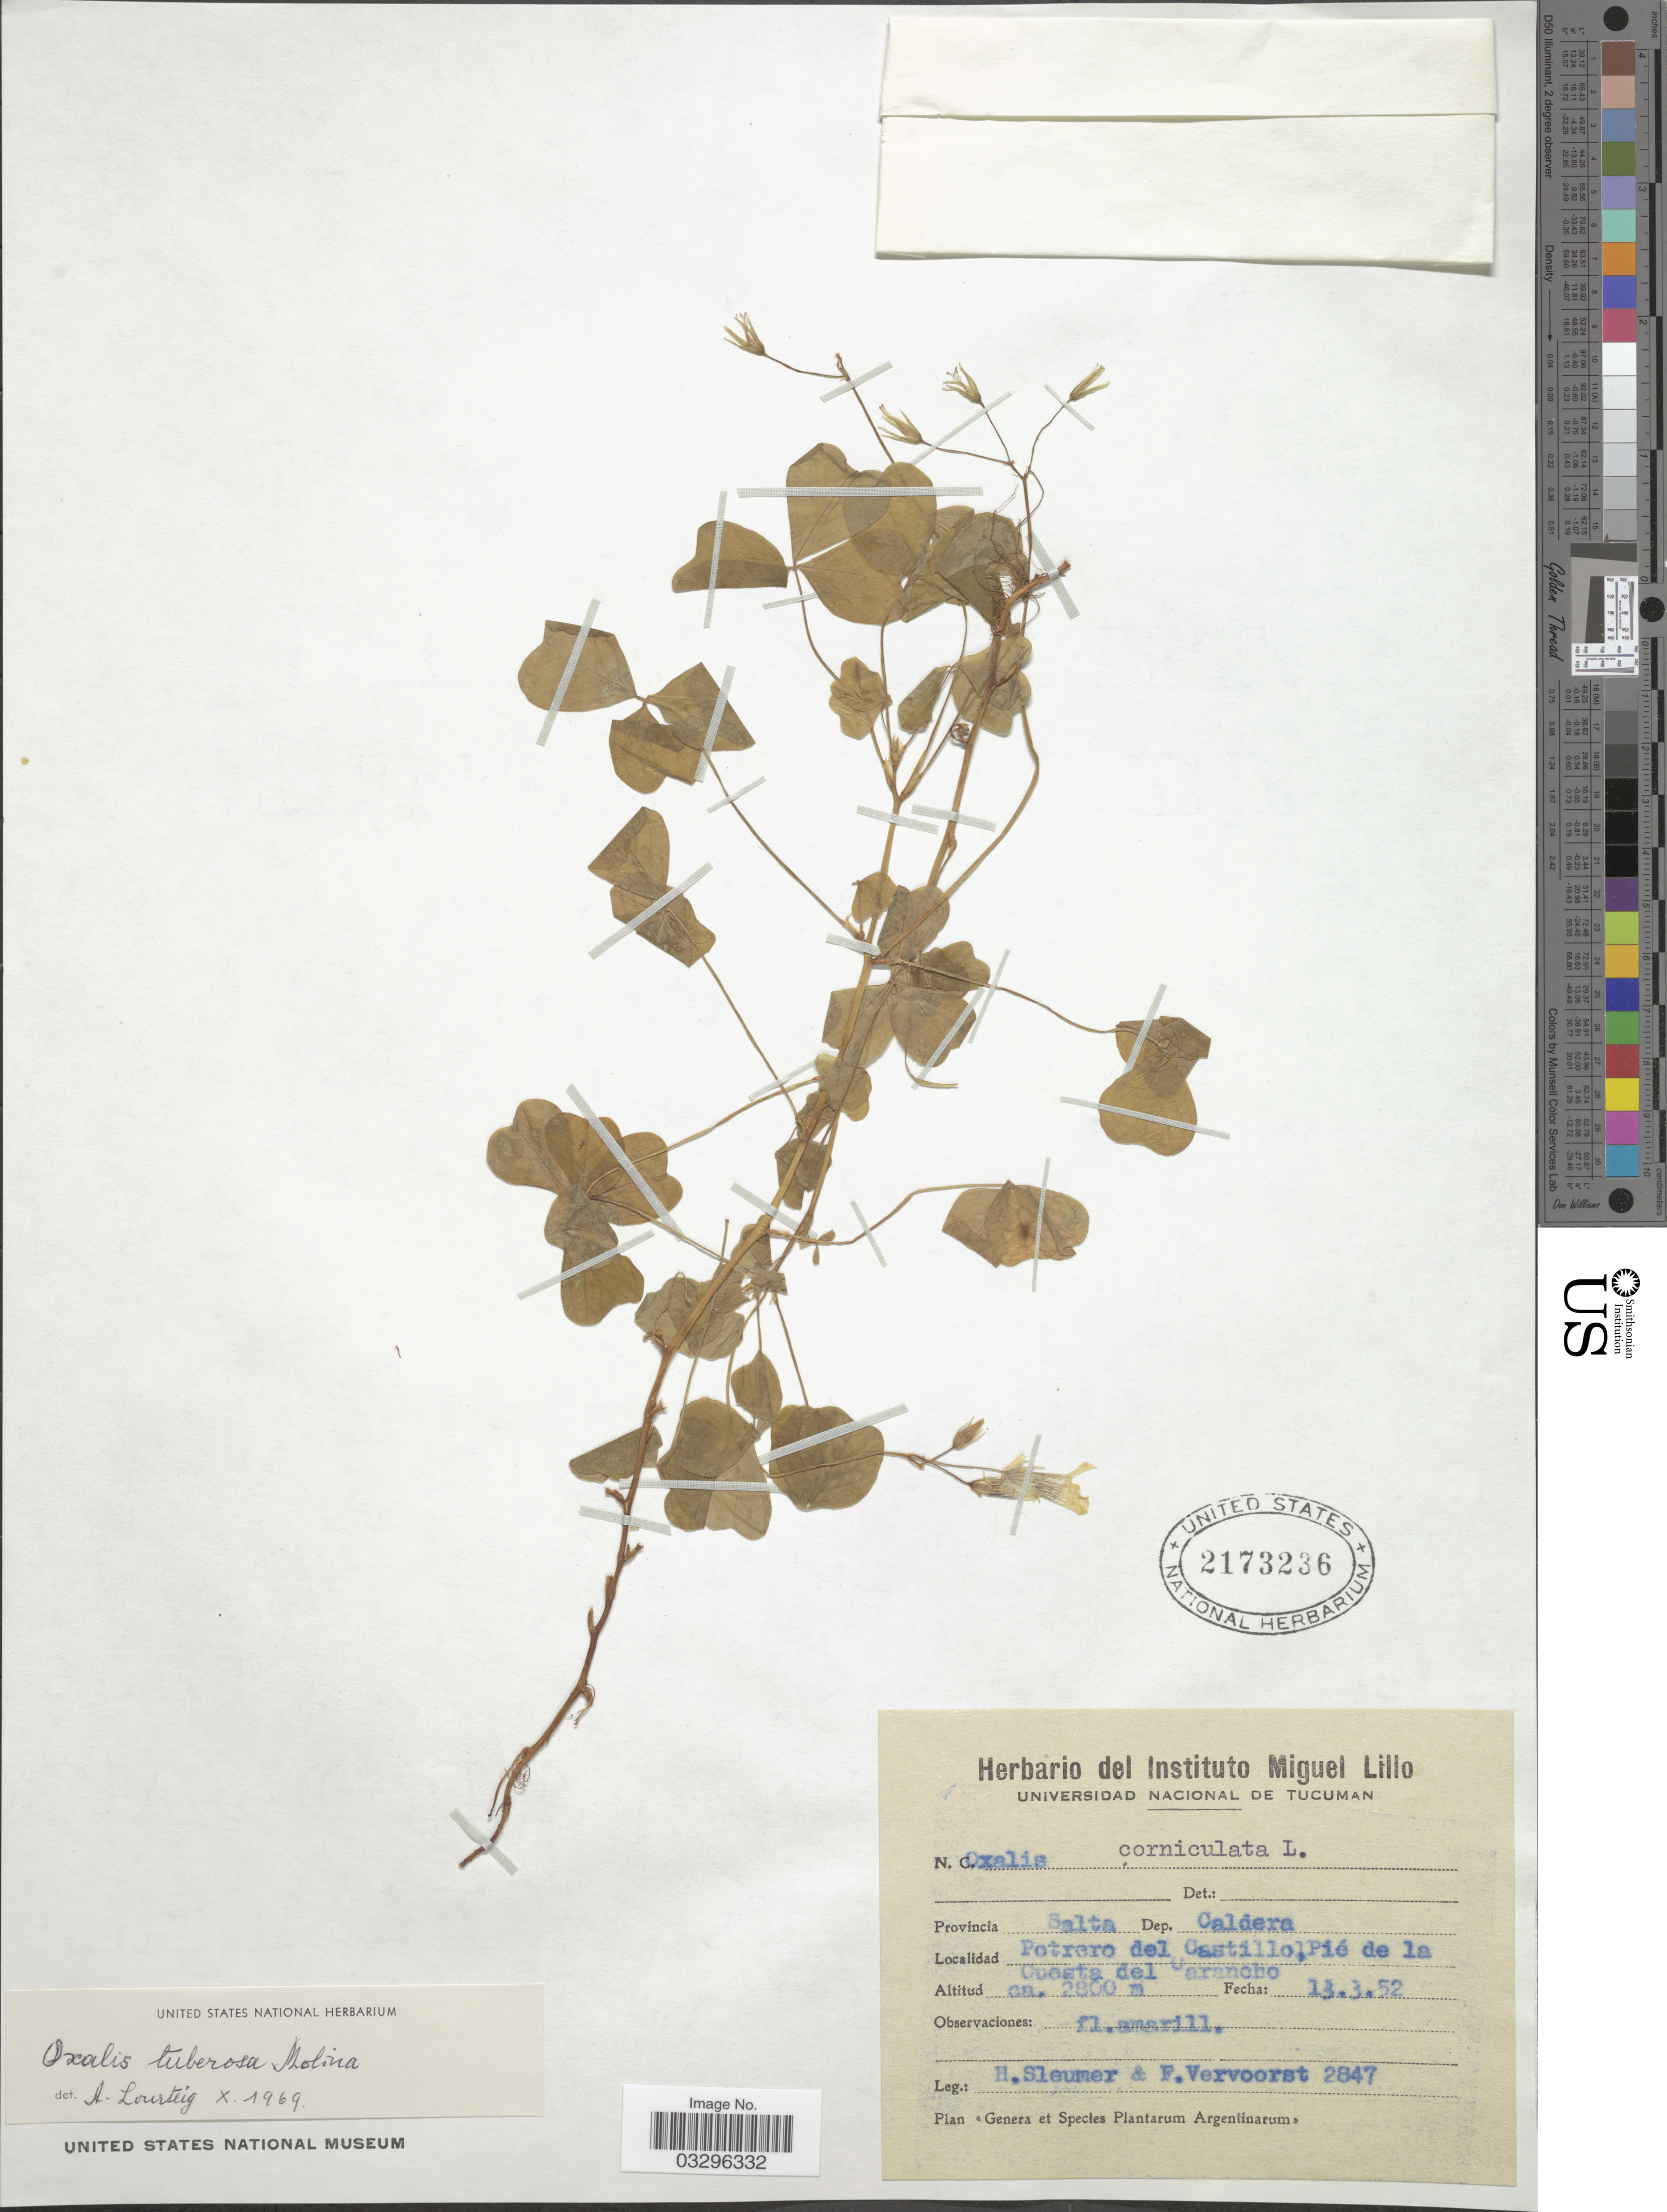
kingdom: Plantae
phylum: Tracheophyta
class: Magnoliopsida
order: Oxalidales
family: Oxalidaceae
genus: Oxalis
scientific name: Oxalis tuberosa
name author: Molina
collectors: H. O. Sleumer & F. Vervoorst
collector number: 2847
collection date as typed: Transcribed d/m/y: 13/3/52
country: Argentina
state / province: Salta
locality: Dep. Caldera. Potrero del Castillo, Pié de la Cuesta del Carancho.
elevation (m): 2800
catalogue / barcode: US 2173236